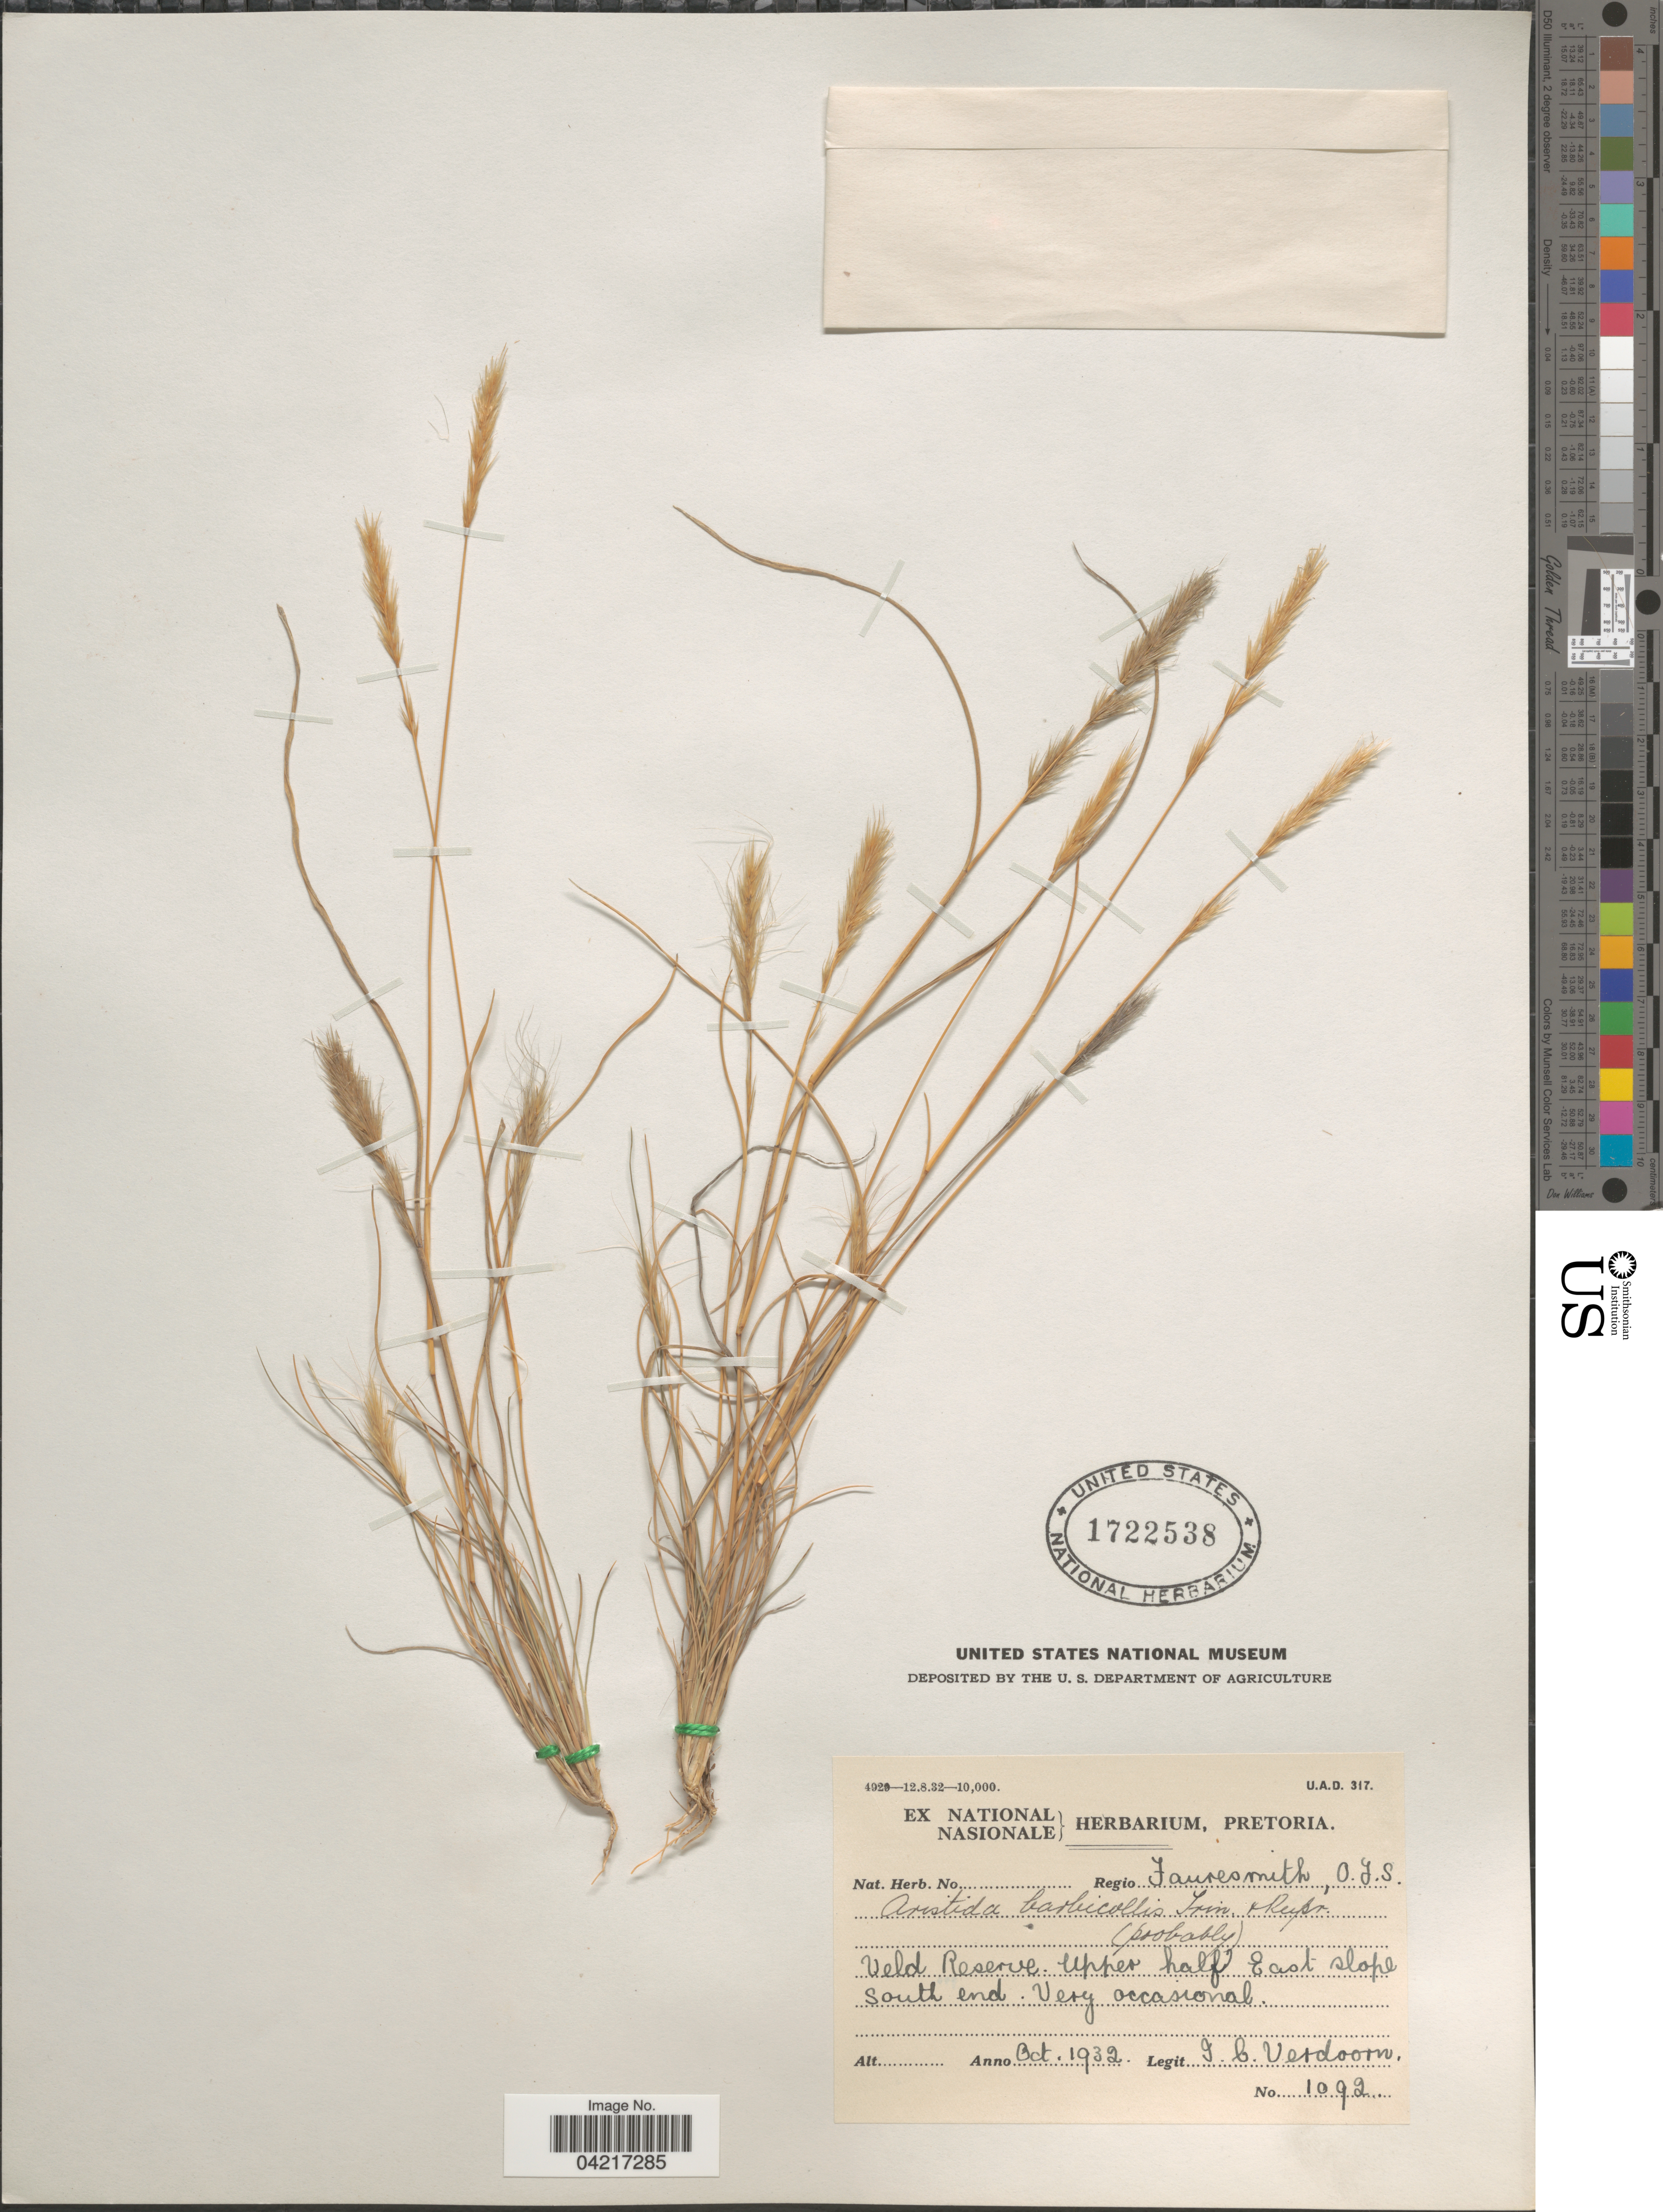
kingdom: Plantae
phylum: Tracheophyta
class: Liliopsida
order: Poales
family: Poaceae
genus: Aristida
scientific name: Aristida barbicollis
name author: Trin. & Rupr.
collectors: I. Verdoorn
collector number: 1092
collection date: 1932-10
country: South Africa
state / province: Free State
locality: Regio Fauresmith, O.F.S. Veld Reserve. Upper half East slope South end. Very occasional.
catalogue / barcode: US 1722538